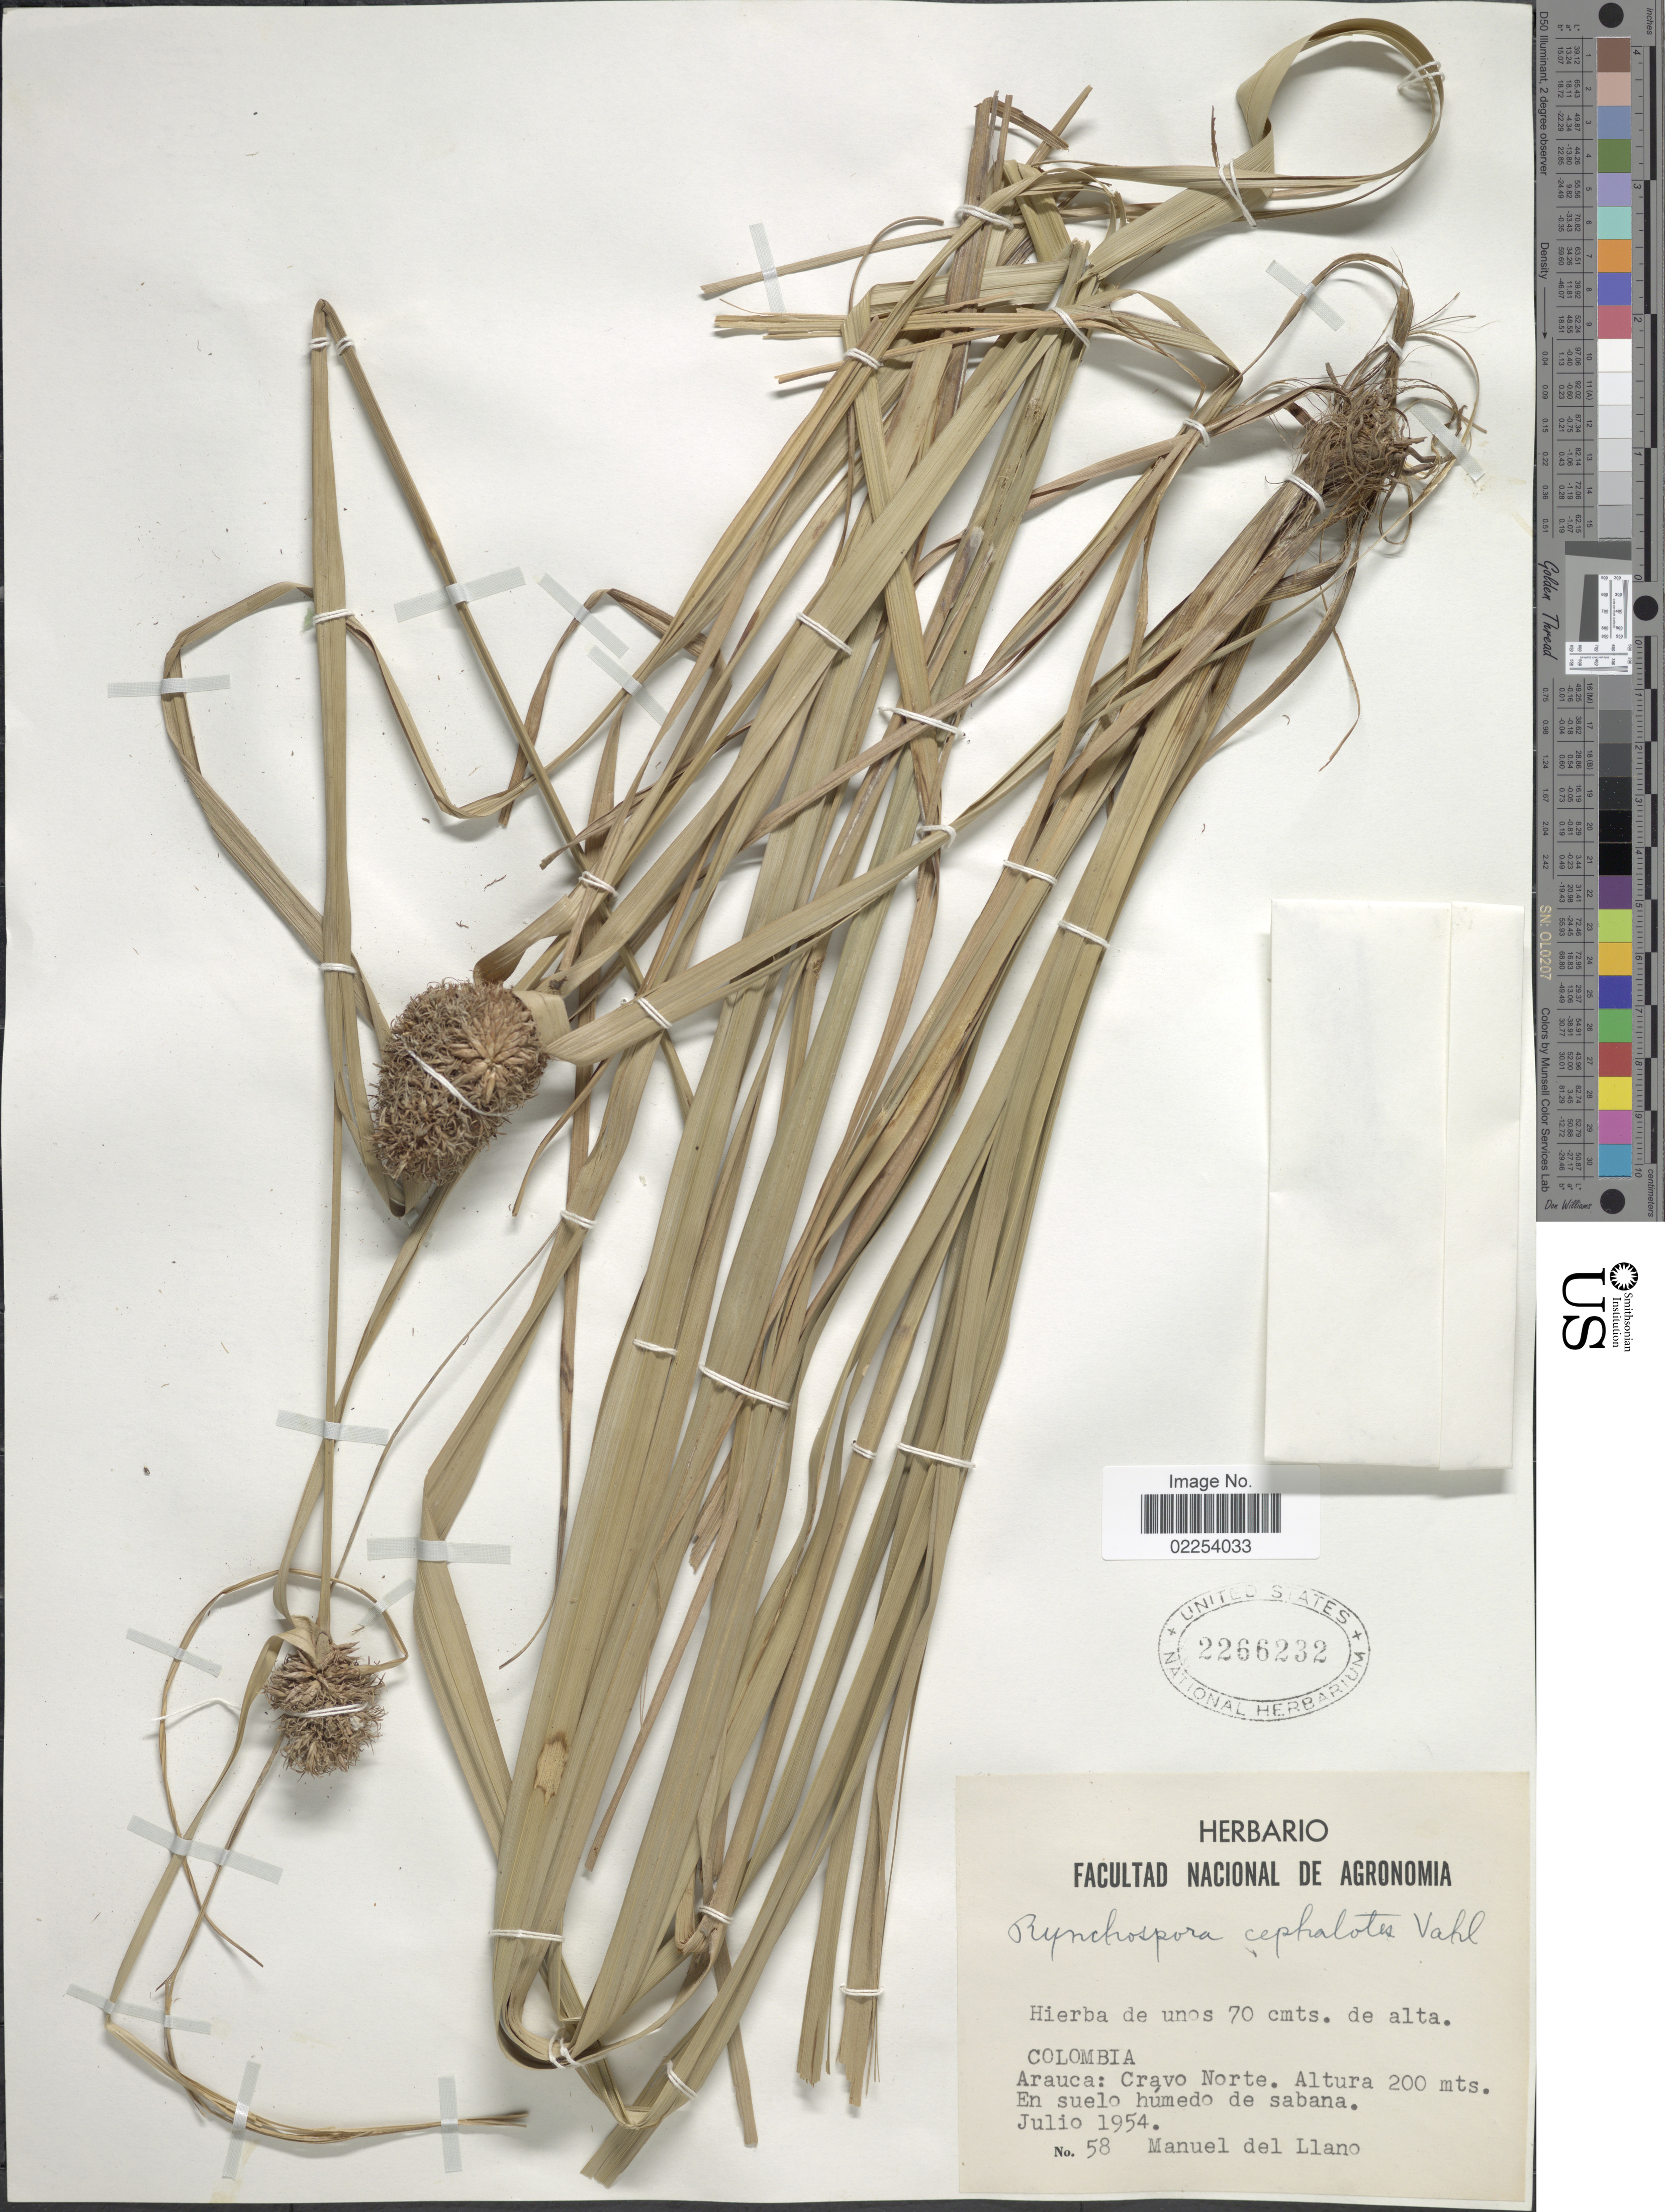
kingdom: Plantae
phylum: Tracheophyta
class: Liliopsida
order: Poales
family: Cyperaceae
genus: Rhynchospora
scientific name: Rhynchospora cephalotes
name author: (L.) Vahl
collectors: M. d. Llano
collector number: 58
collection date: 1954-07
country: Colombia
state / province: Arauca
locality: Cravo Norte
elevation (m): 200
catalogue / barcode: US 2266232